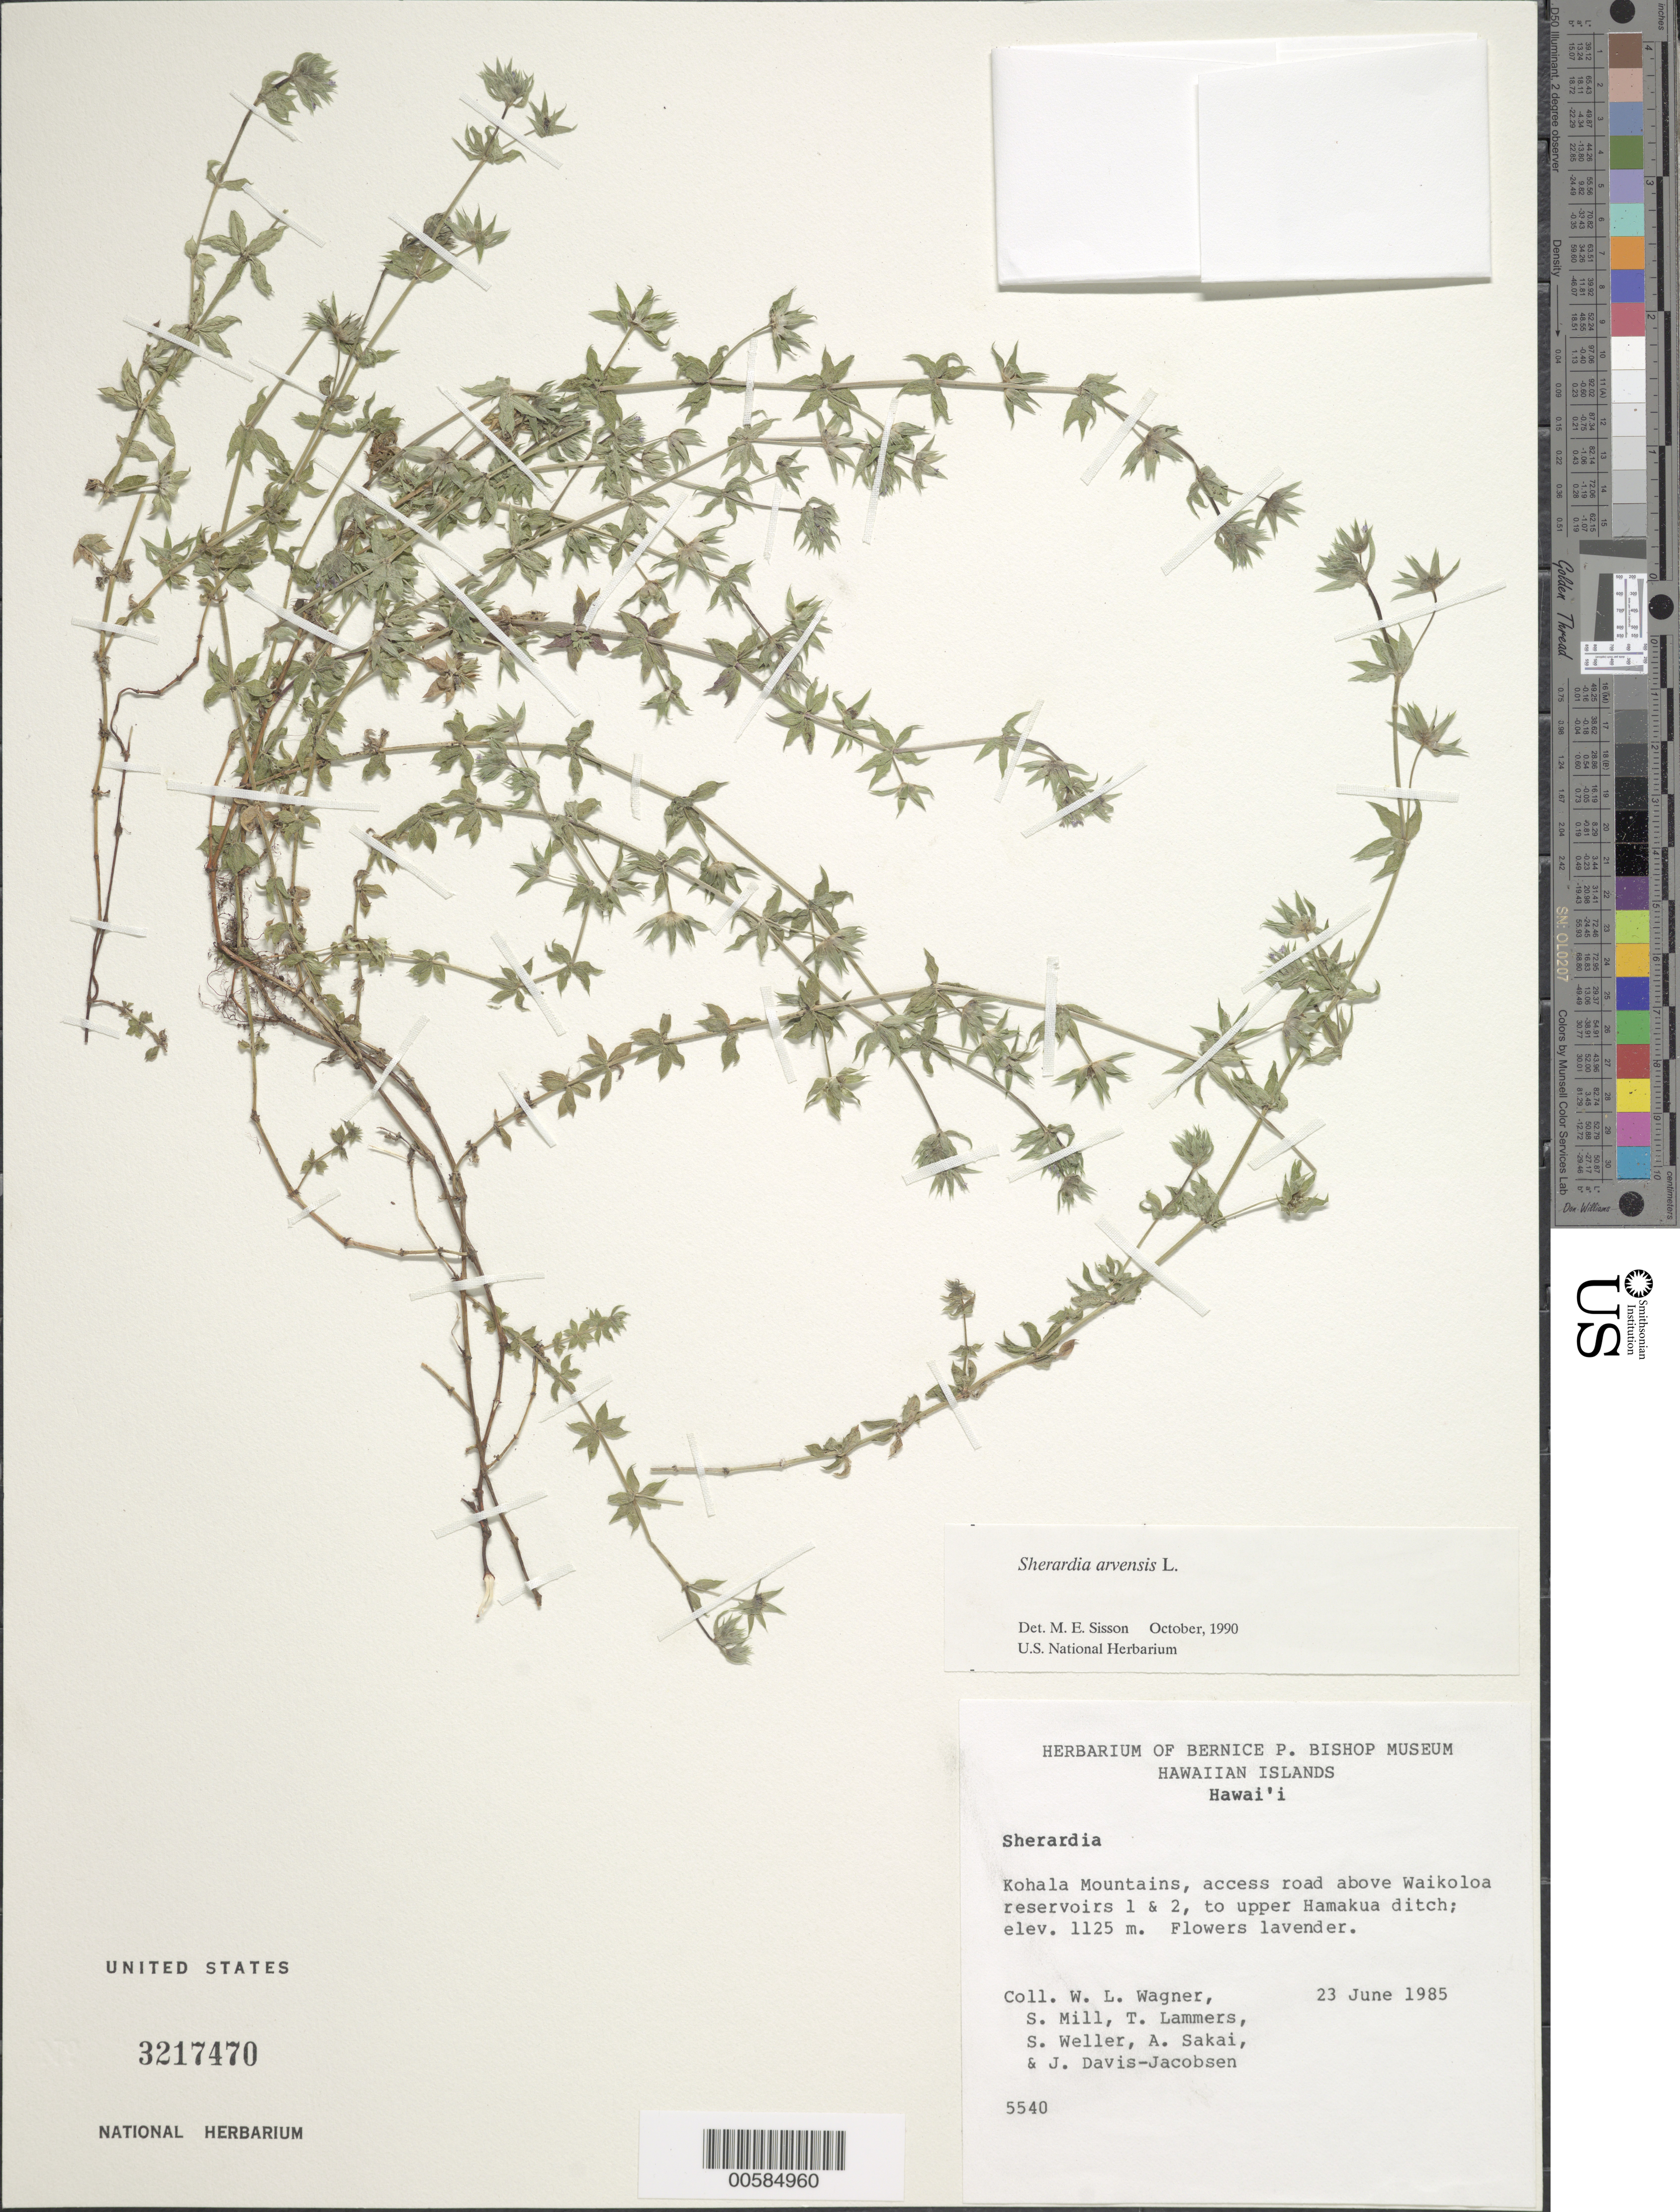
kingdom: Plantae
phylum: Tracheophyta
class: Magnoliopsida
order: Gentianales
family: Rubiaceae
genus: Sherardia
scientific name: Sherardia arvensis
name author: L.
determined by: Sisson, M. E.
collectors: W. L. Wagner, S. W. Miller, T. G. Lammers, S. G. Weller & A. Sakai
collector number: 5540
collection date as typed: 23 Jun 1985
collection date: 1985-06-23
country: United States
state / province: Hawaii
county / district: Hawaii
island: Hawaii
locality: Kohala Mts, access road above Waikoloa reservoirs 1 & 2, to upper Hamakua ditch.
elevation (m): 1125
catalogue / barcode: US 3217470